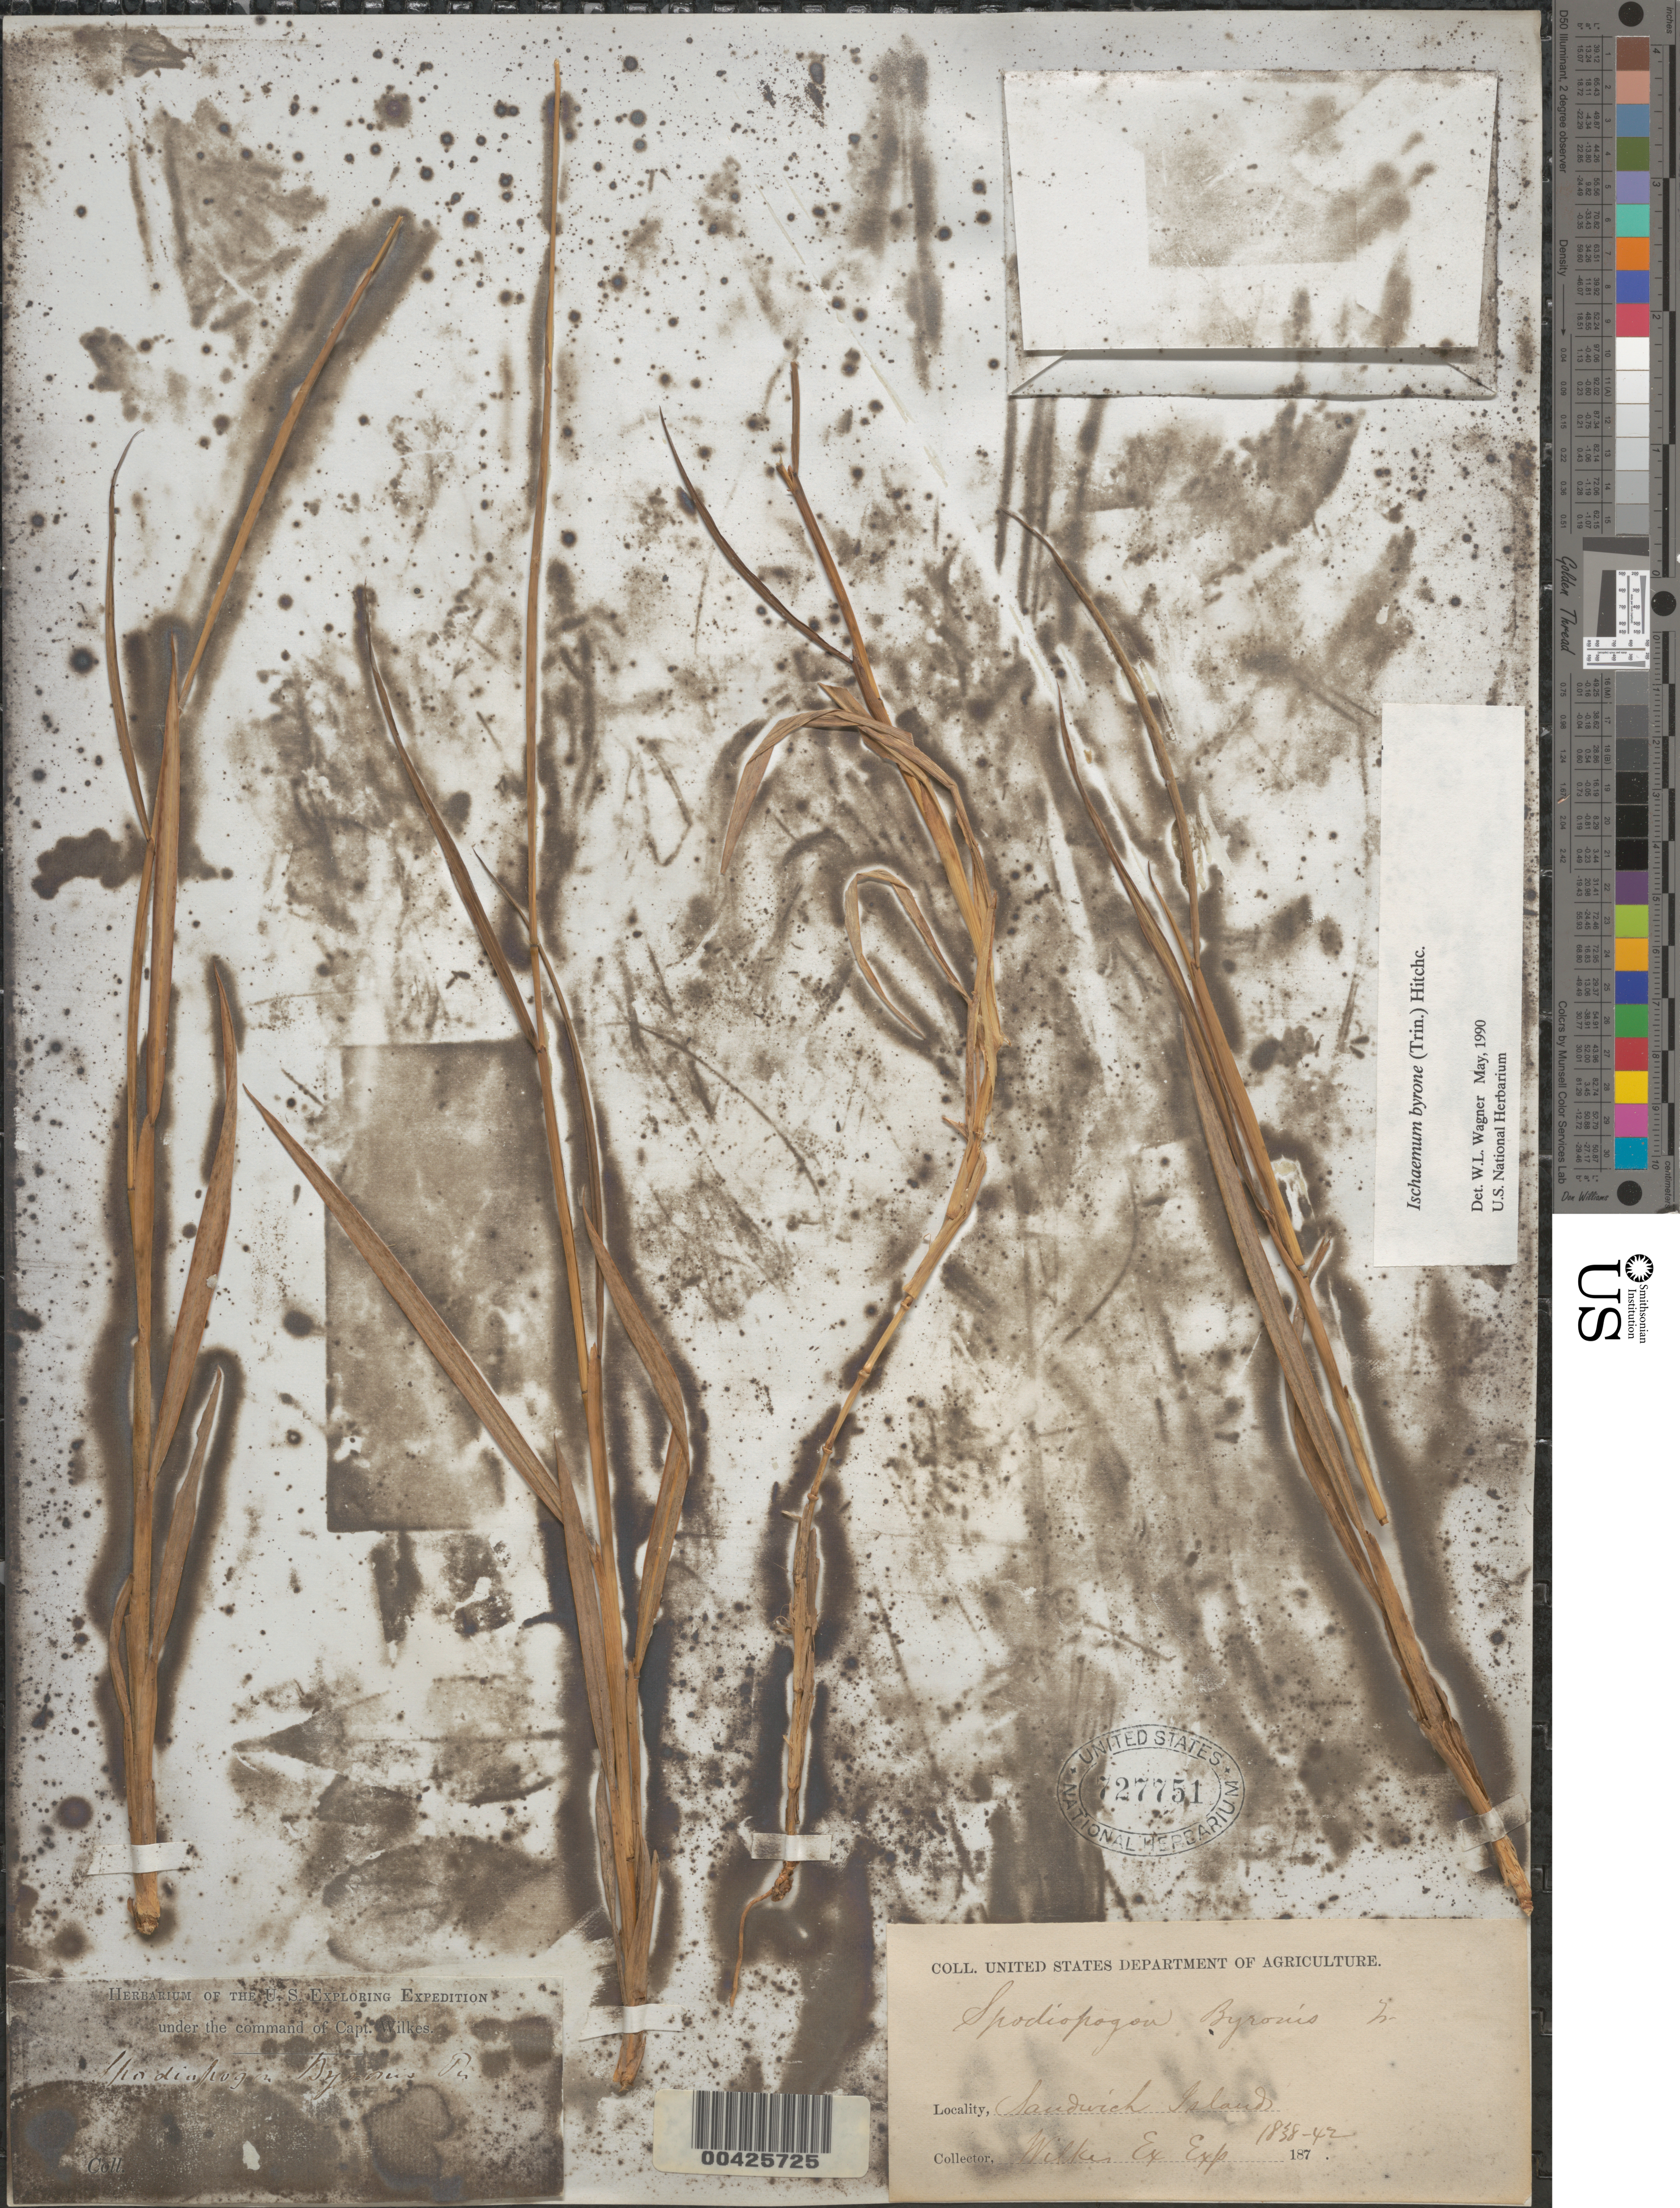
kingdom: Plantae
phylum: Tracheophyta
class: Liliopsida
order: Poales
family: Poaceae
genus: Ischaemum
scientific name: Ischaemum byrone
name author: (Trin.) Hitchc.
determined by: Wagner, W. L., (BOT), Smithsonian Institution - National Museum of Natural History (UNITED STATES)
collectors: Wilkes Explor. Exped.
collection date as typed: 1838 to -- --- 1842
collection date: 1838/1842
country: United States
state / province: Hawaii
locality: Sandwich Islands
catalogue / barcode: US 727751